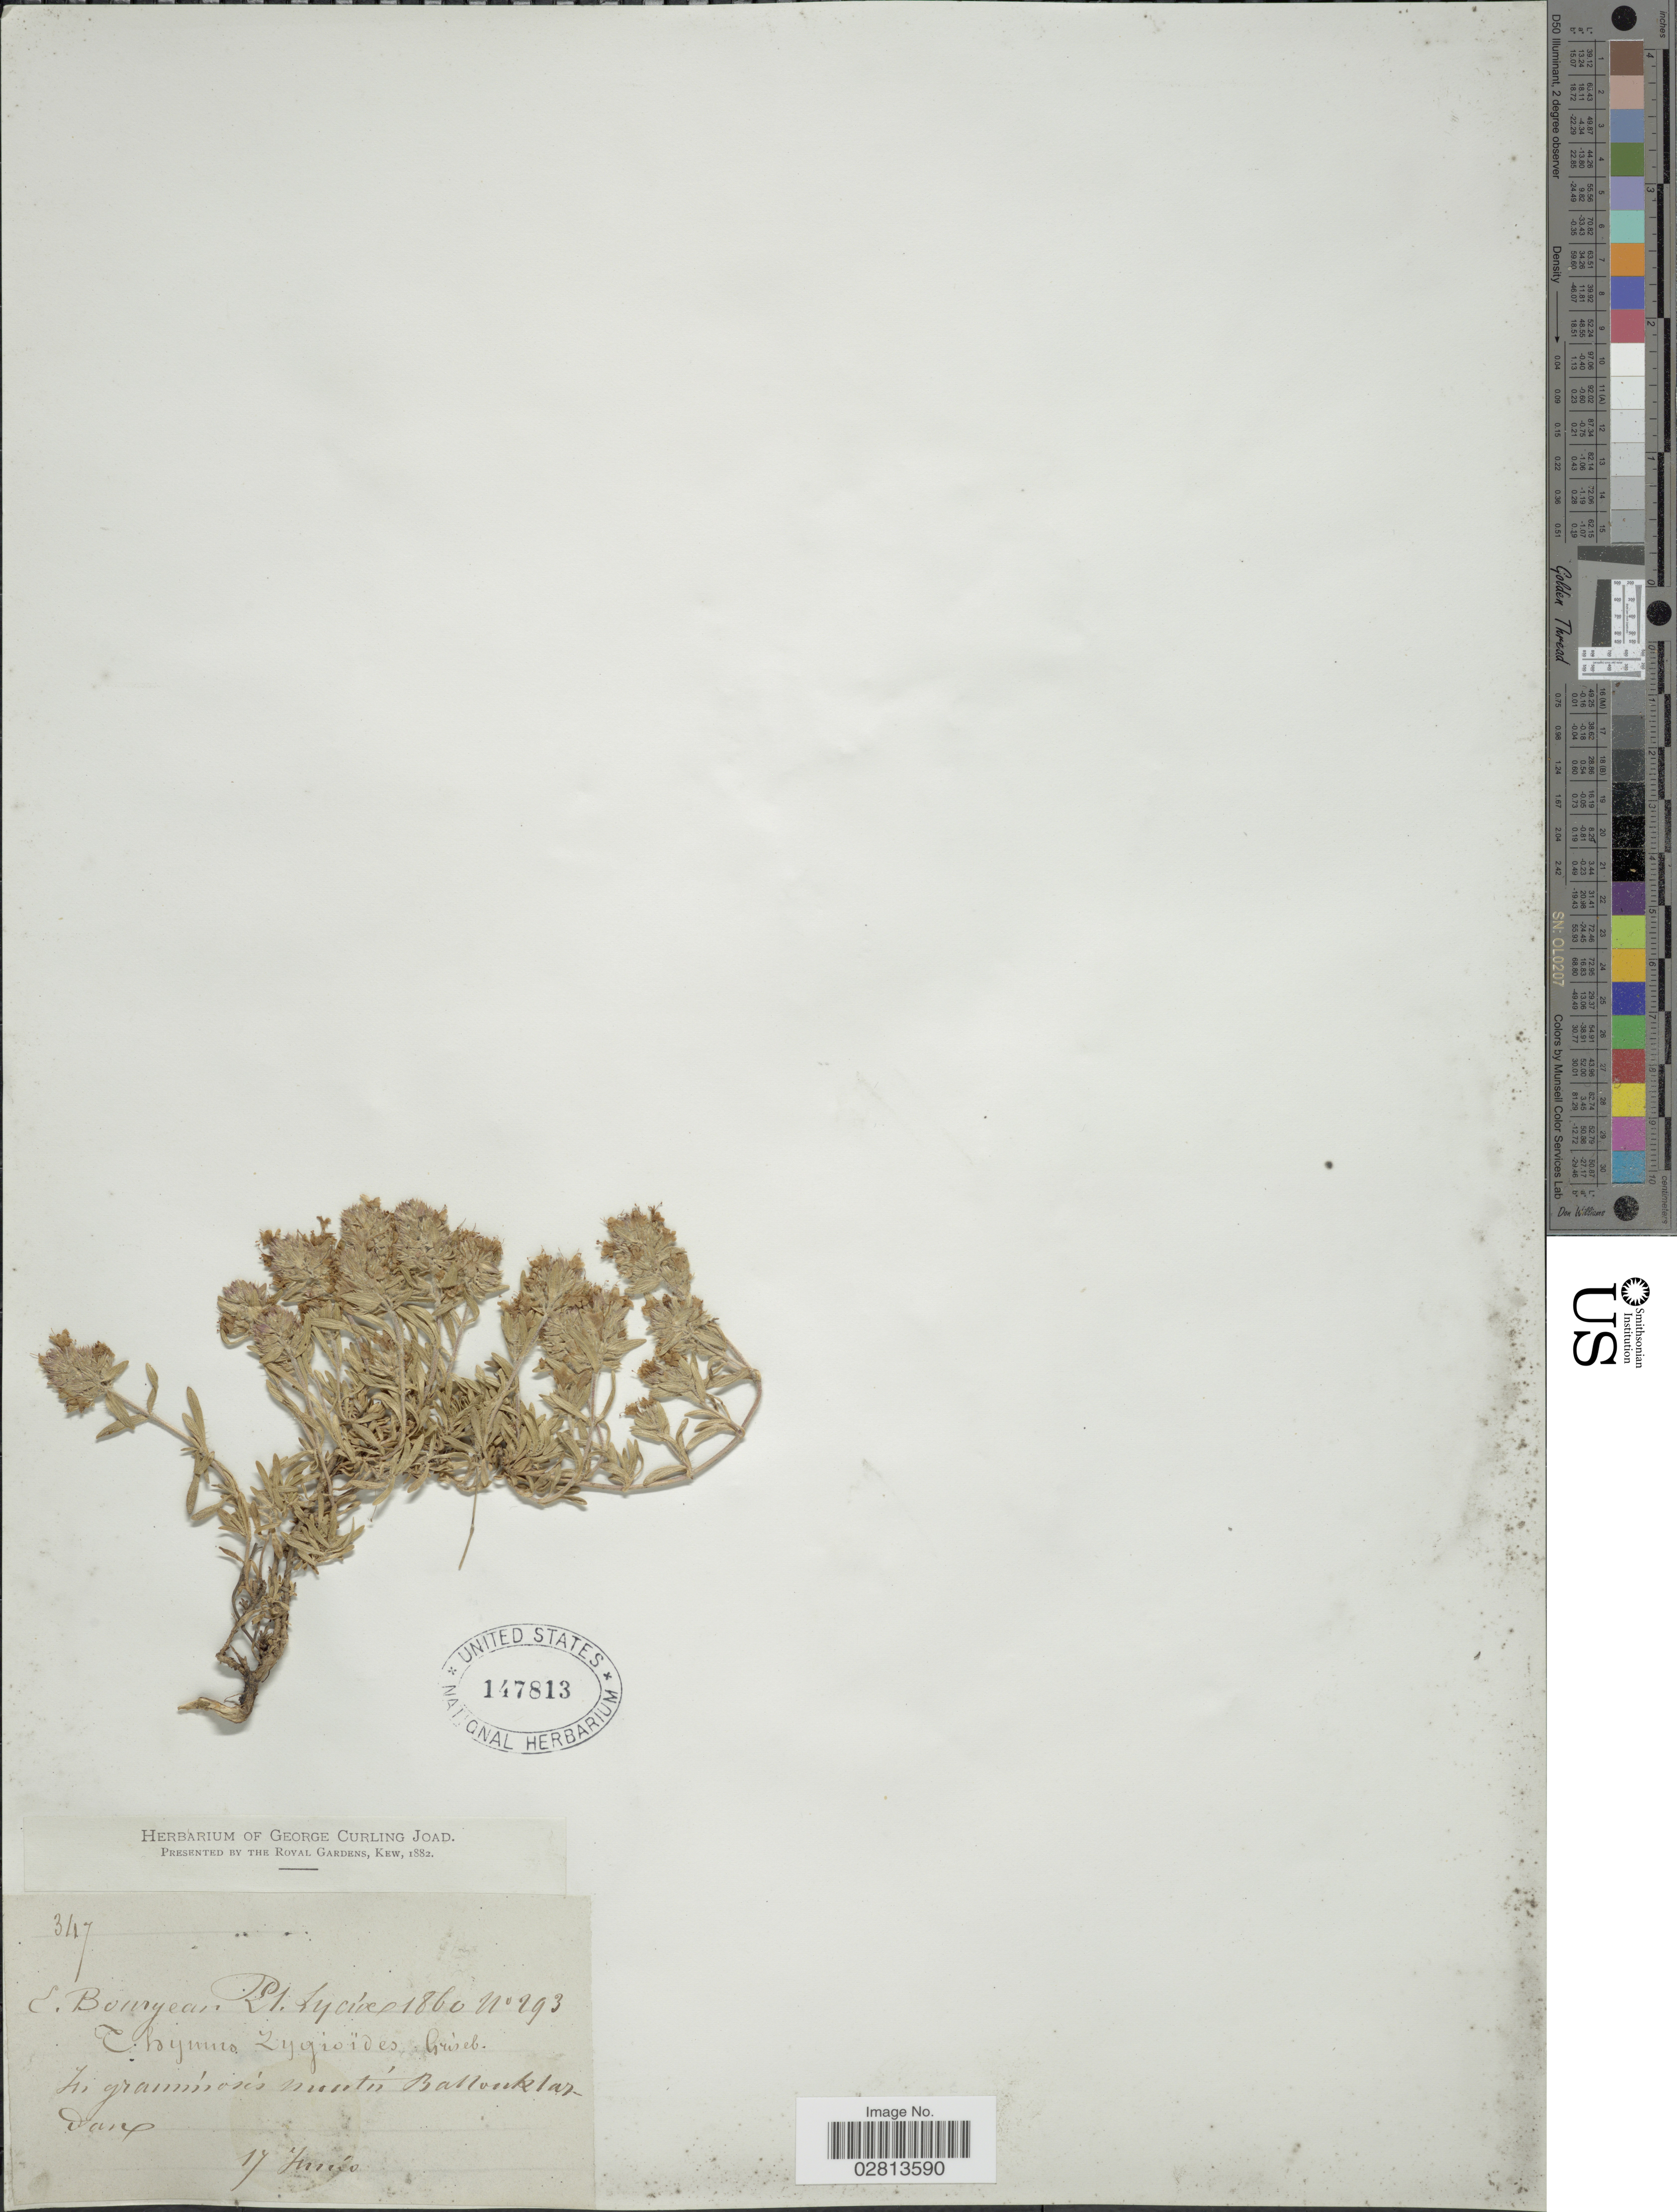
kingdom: Plantae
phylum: Tracheophyta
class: Magnoliopsida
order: Lamiales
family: Lamiaceae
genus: Thymus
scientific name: Thymus zygioides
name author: Griseb.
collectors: E. Bourgeau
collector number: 293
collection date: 1860-06-17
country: Turkey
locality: Lyciae. In gramminosis montis Ballonklar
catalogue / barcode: US 147813